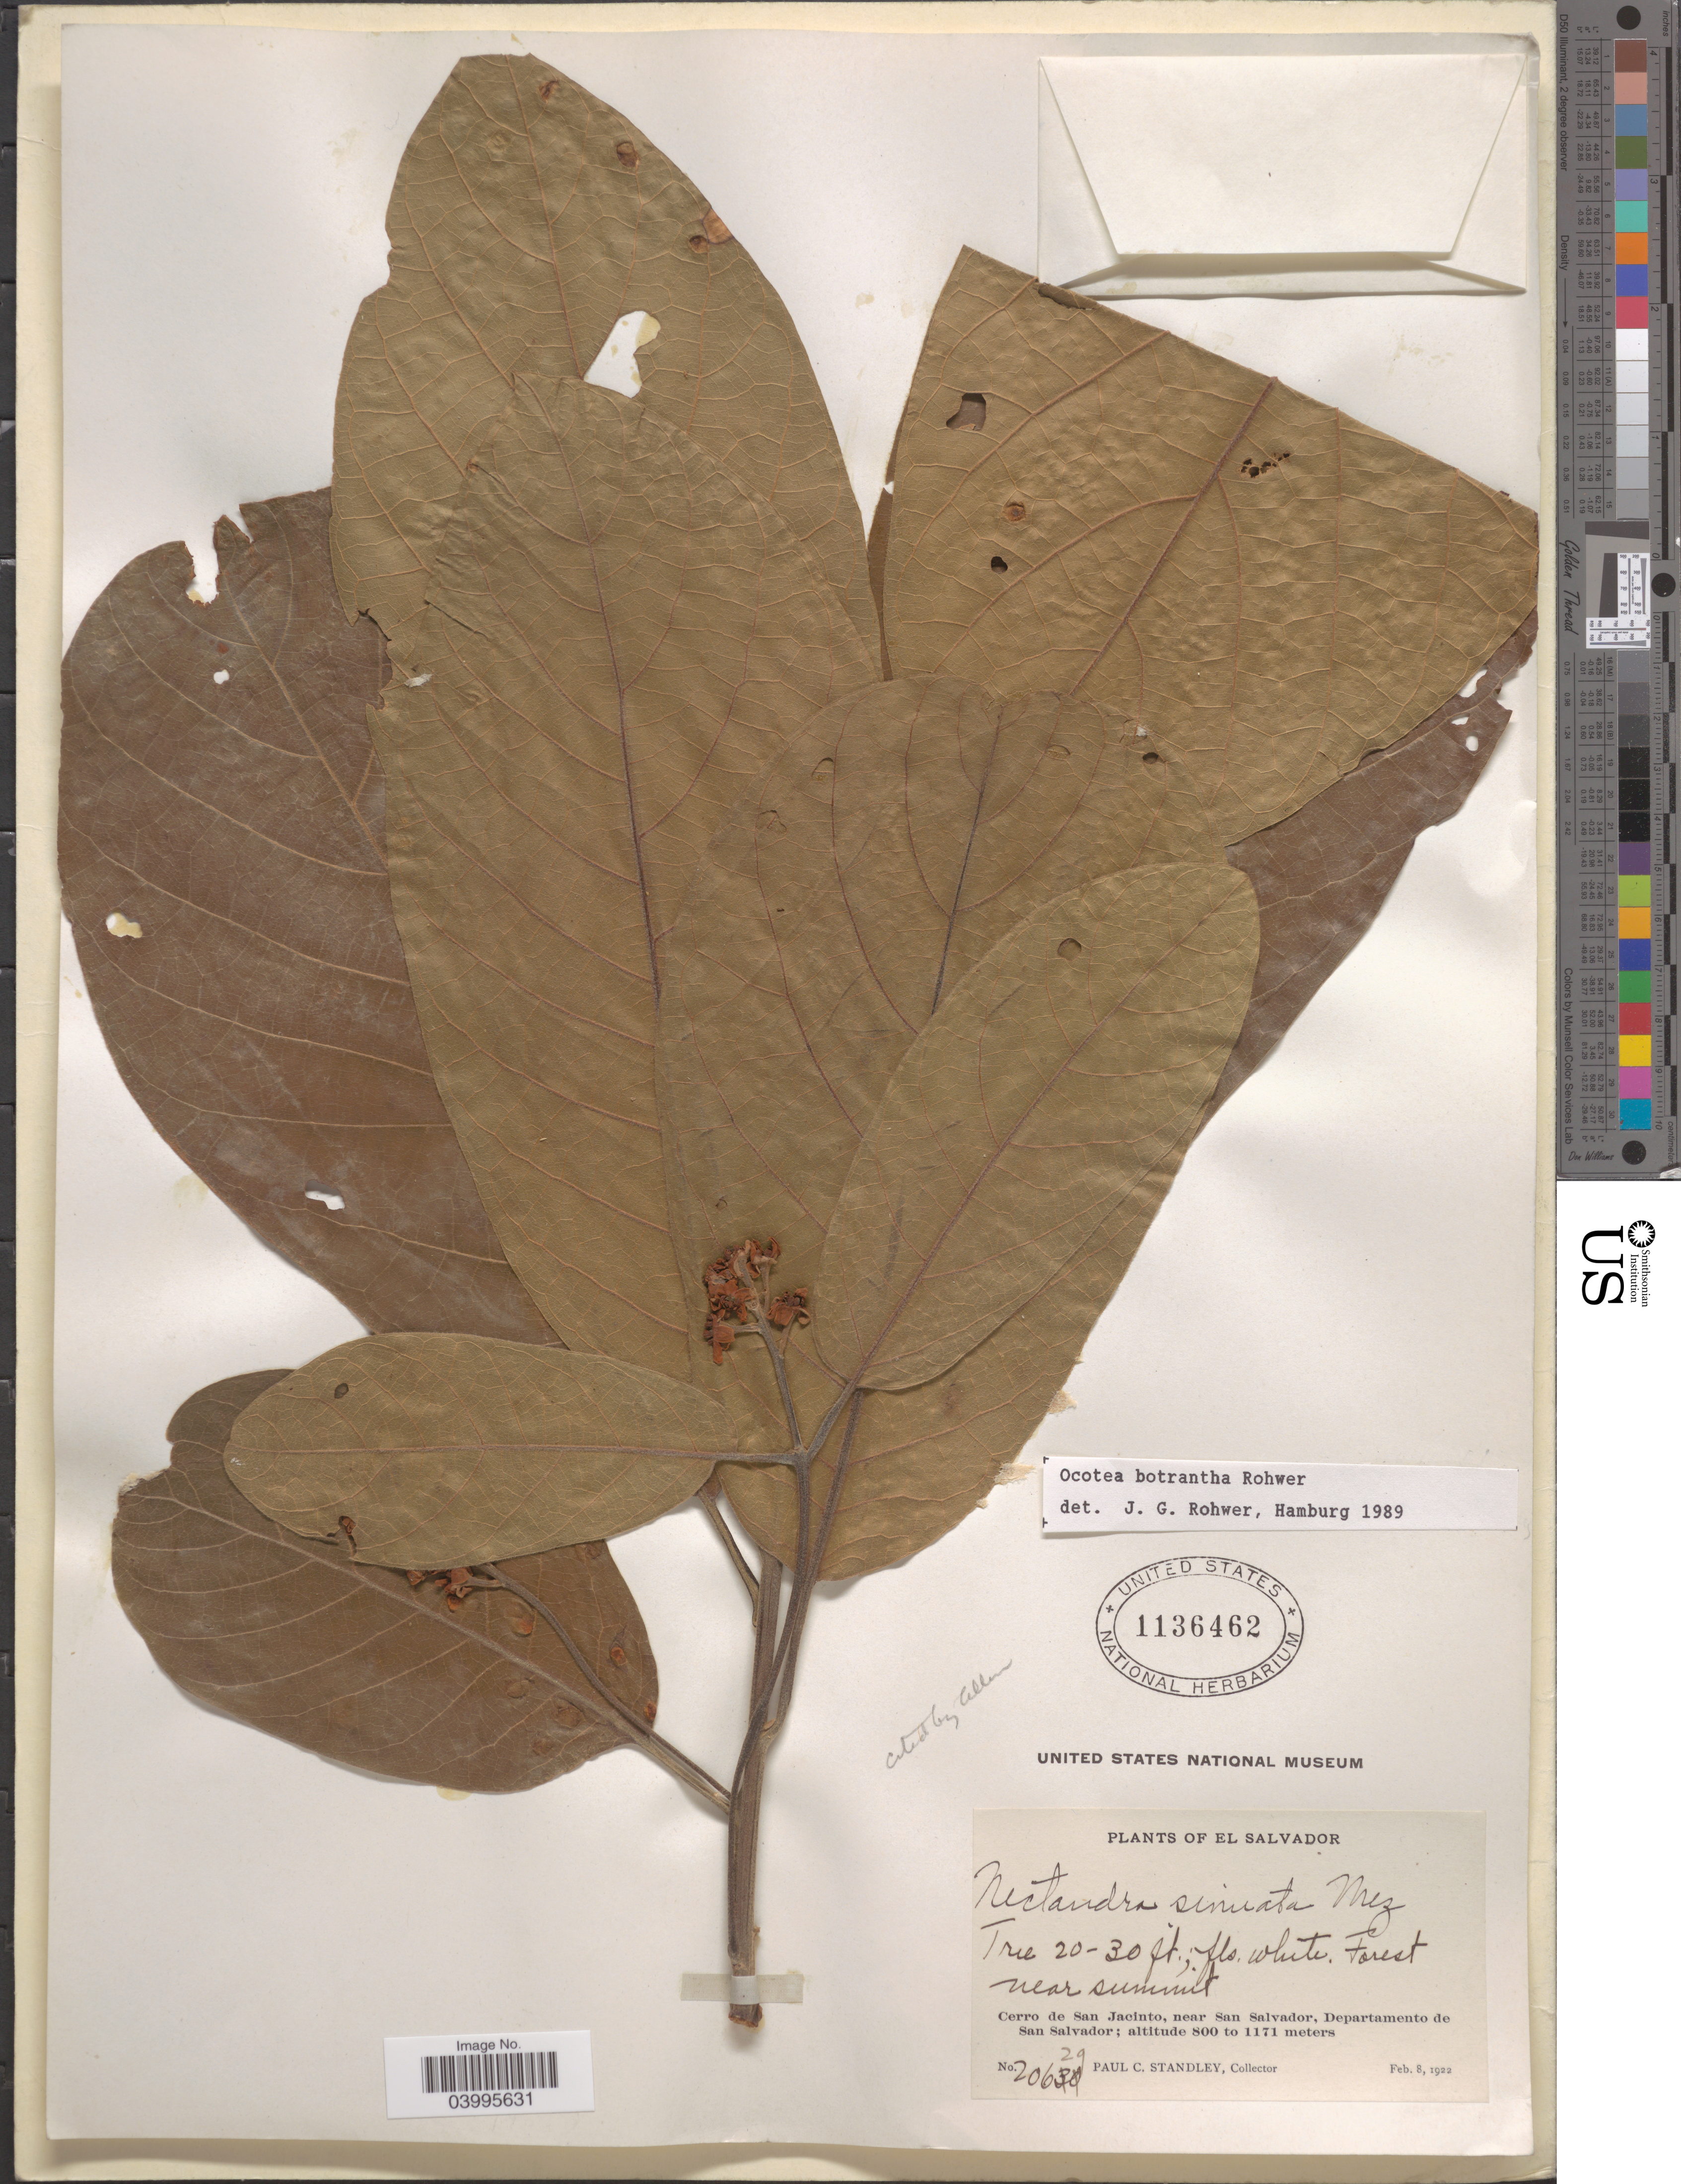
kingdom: Plantae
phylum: Tracheophyta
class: Magnoliopsida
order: Laurales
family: Lauraceae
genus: Ocotea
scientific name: Ocotea botrantha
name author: Rohwer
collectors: P. C. Standley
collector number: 20629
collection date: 1922-02-08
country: El Salvador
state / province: San Salvador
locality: Forest near summit. Cerro de San Jacinto, near San Salvador, Departamento de San Salvador.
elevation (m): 800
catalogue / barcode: US 1136462